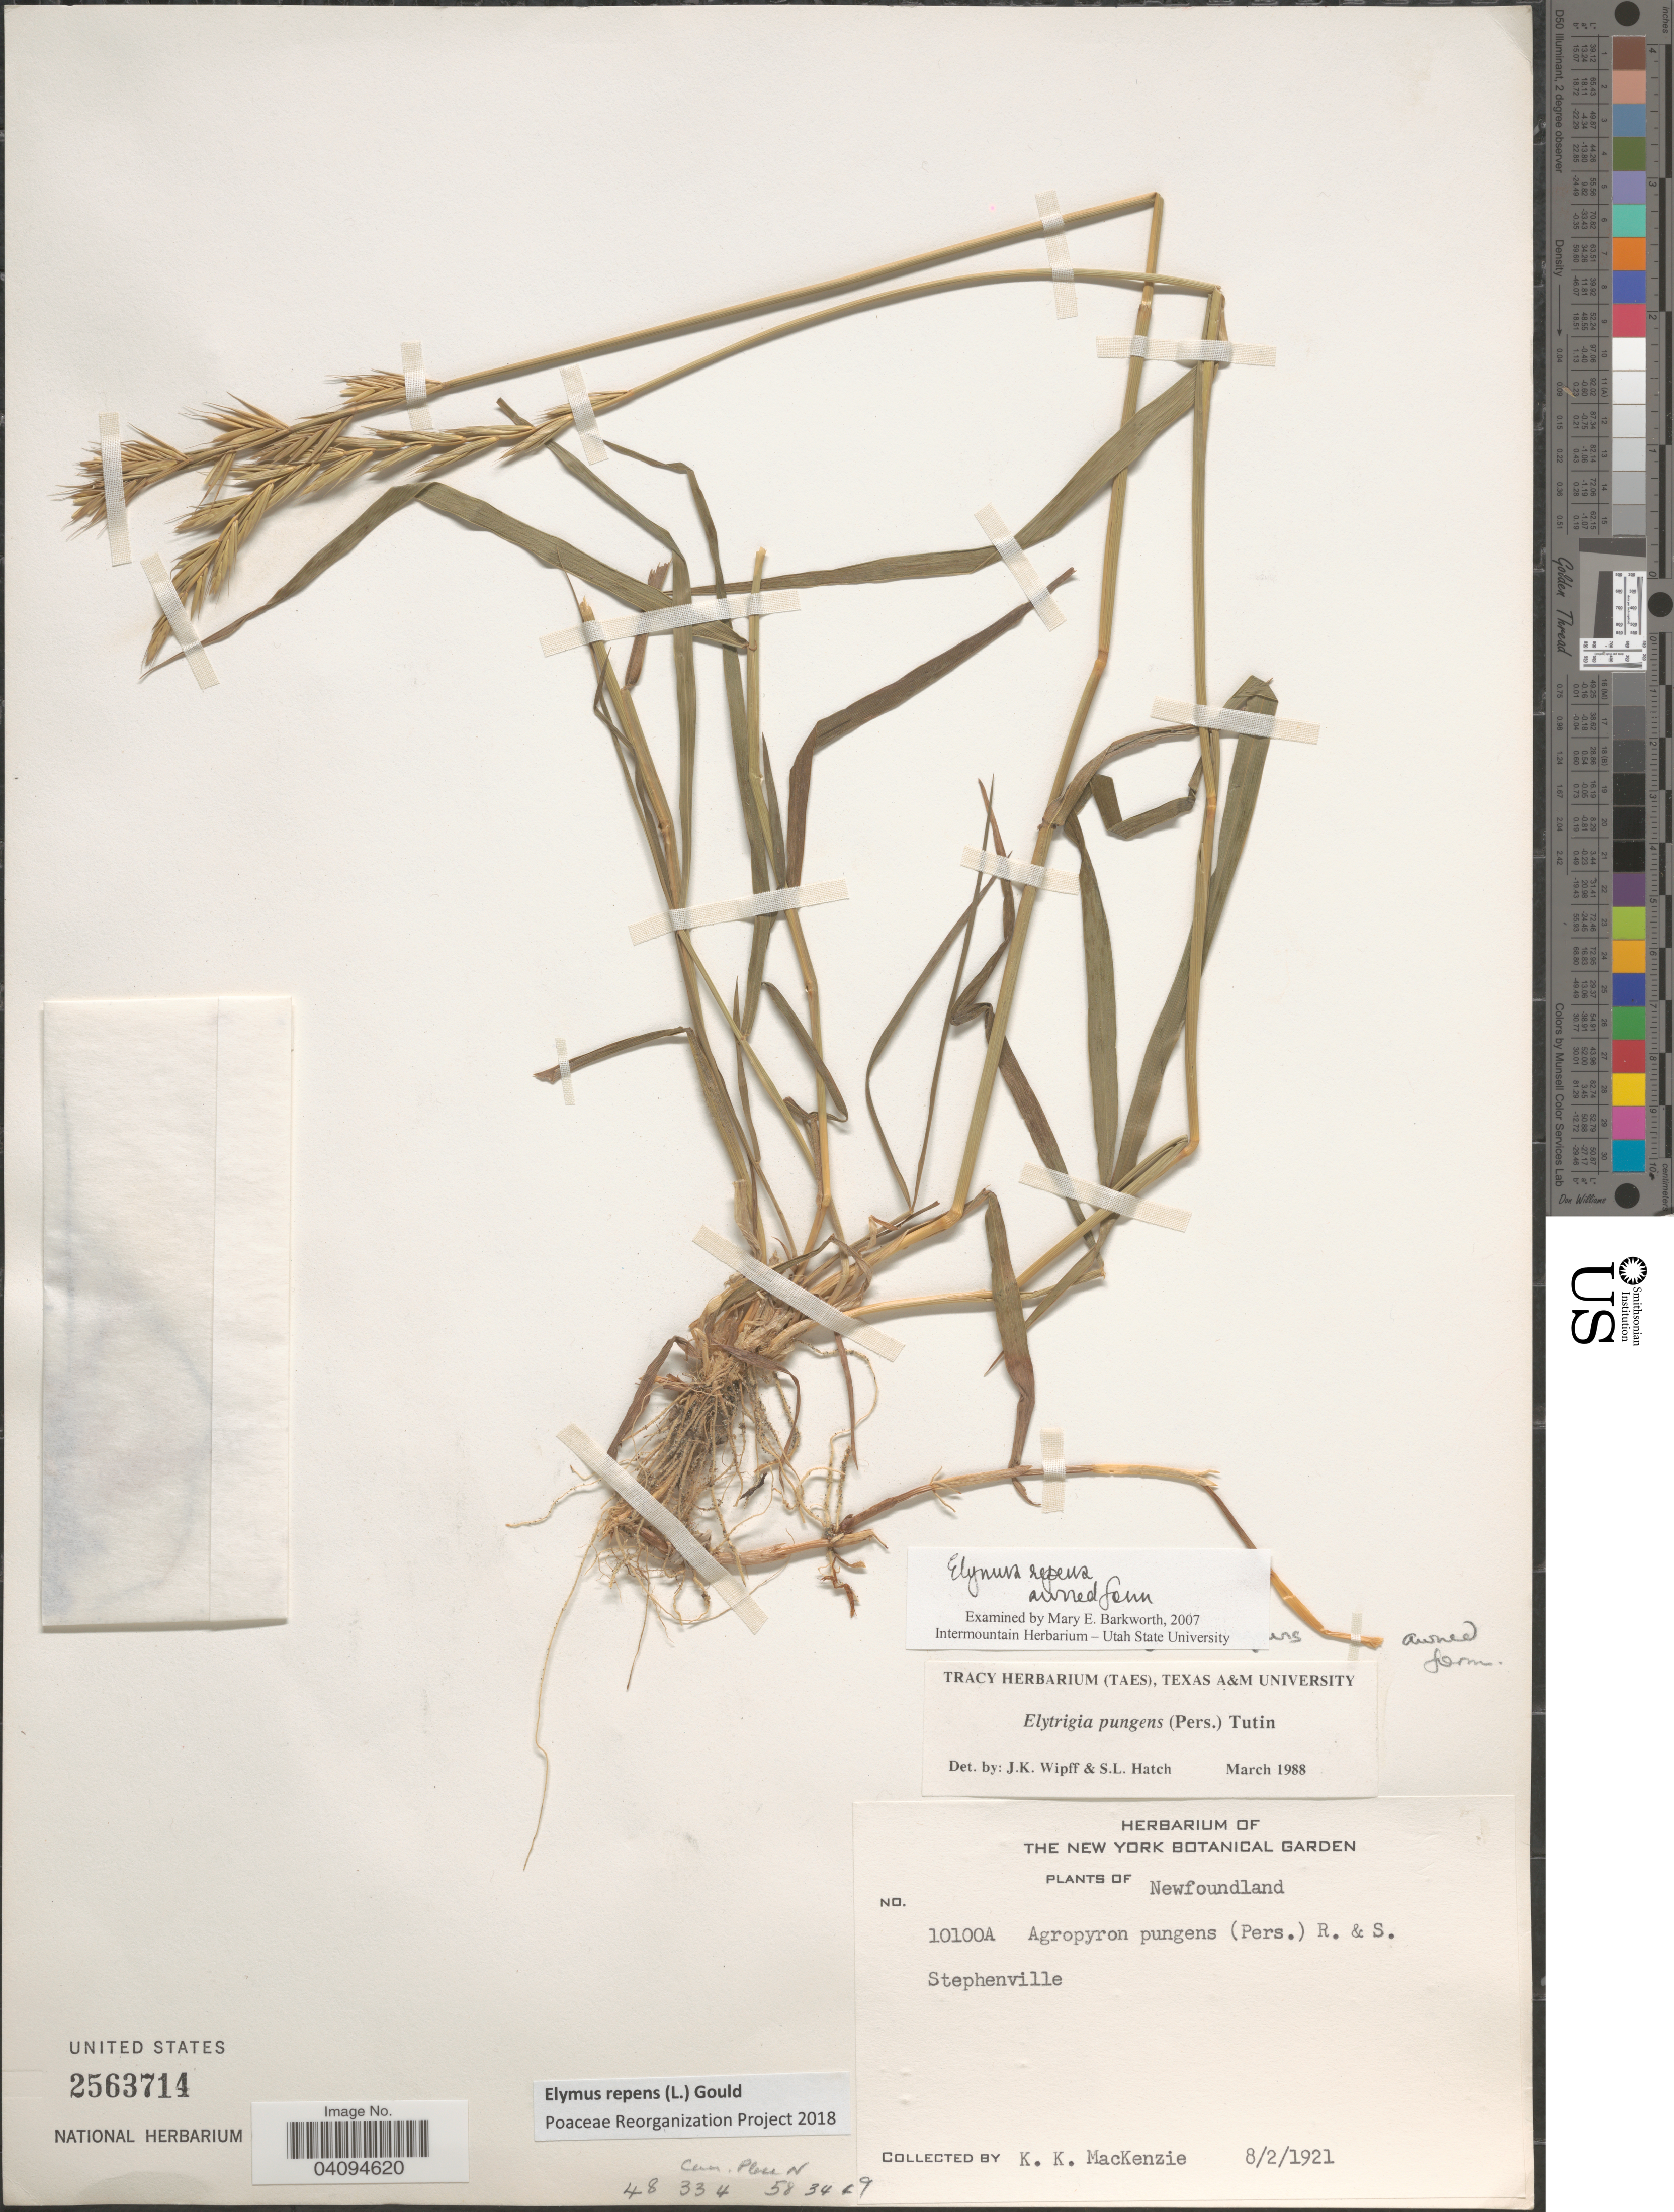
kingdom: Plantae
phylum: Tracheophyta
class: Liliopsida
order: Poales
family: Poaceae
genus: Elymus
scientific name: Elymus repens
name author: (L.) Gould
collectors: K. K. Mackenzie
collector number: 10100A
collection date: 1921-08-02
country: Canada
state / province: Newfoundland and Labrador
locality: Stephenville.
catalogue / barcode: US 2563714